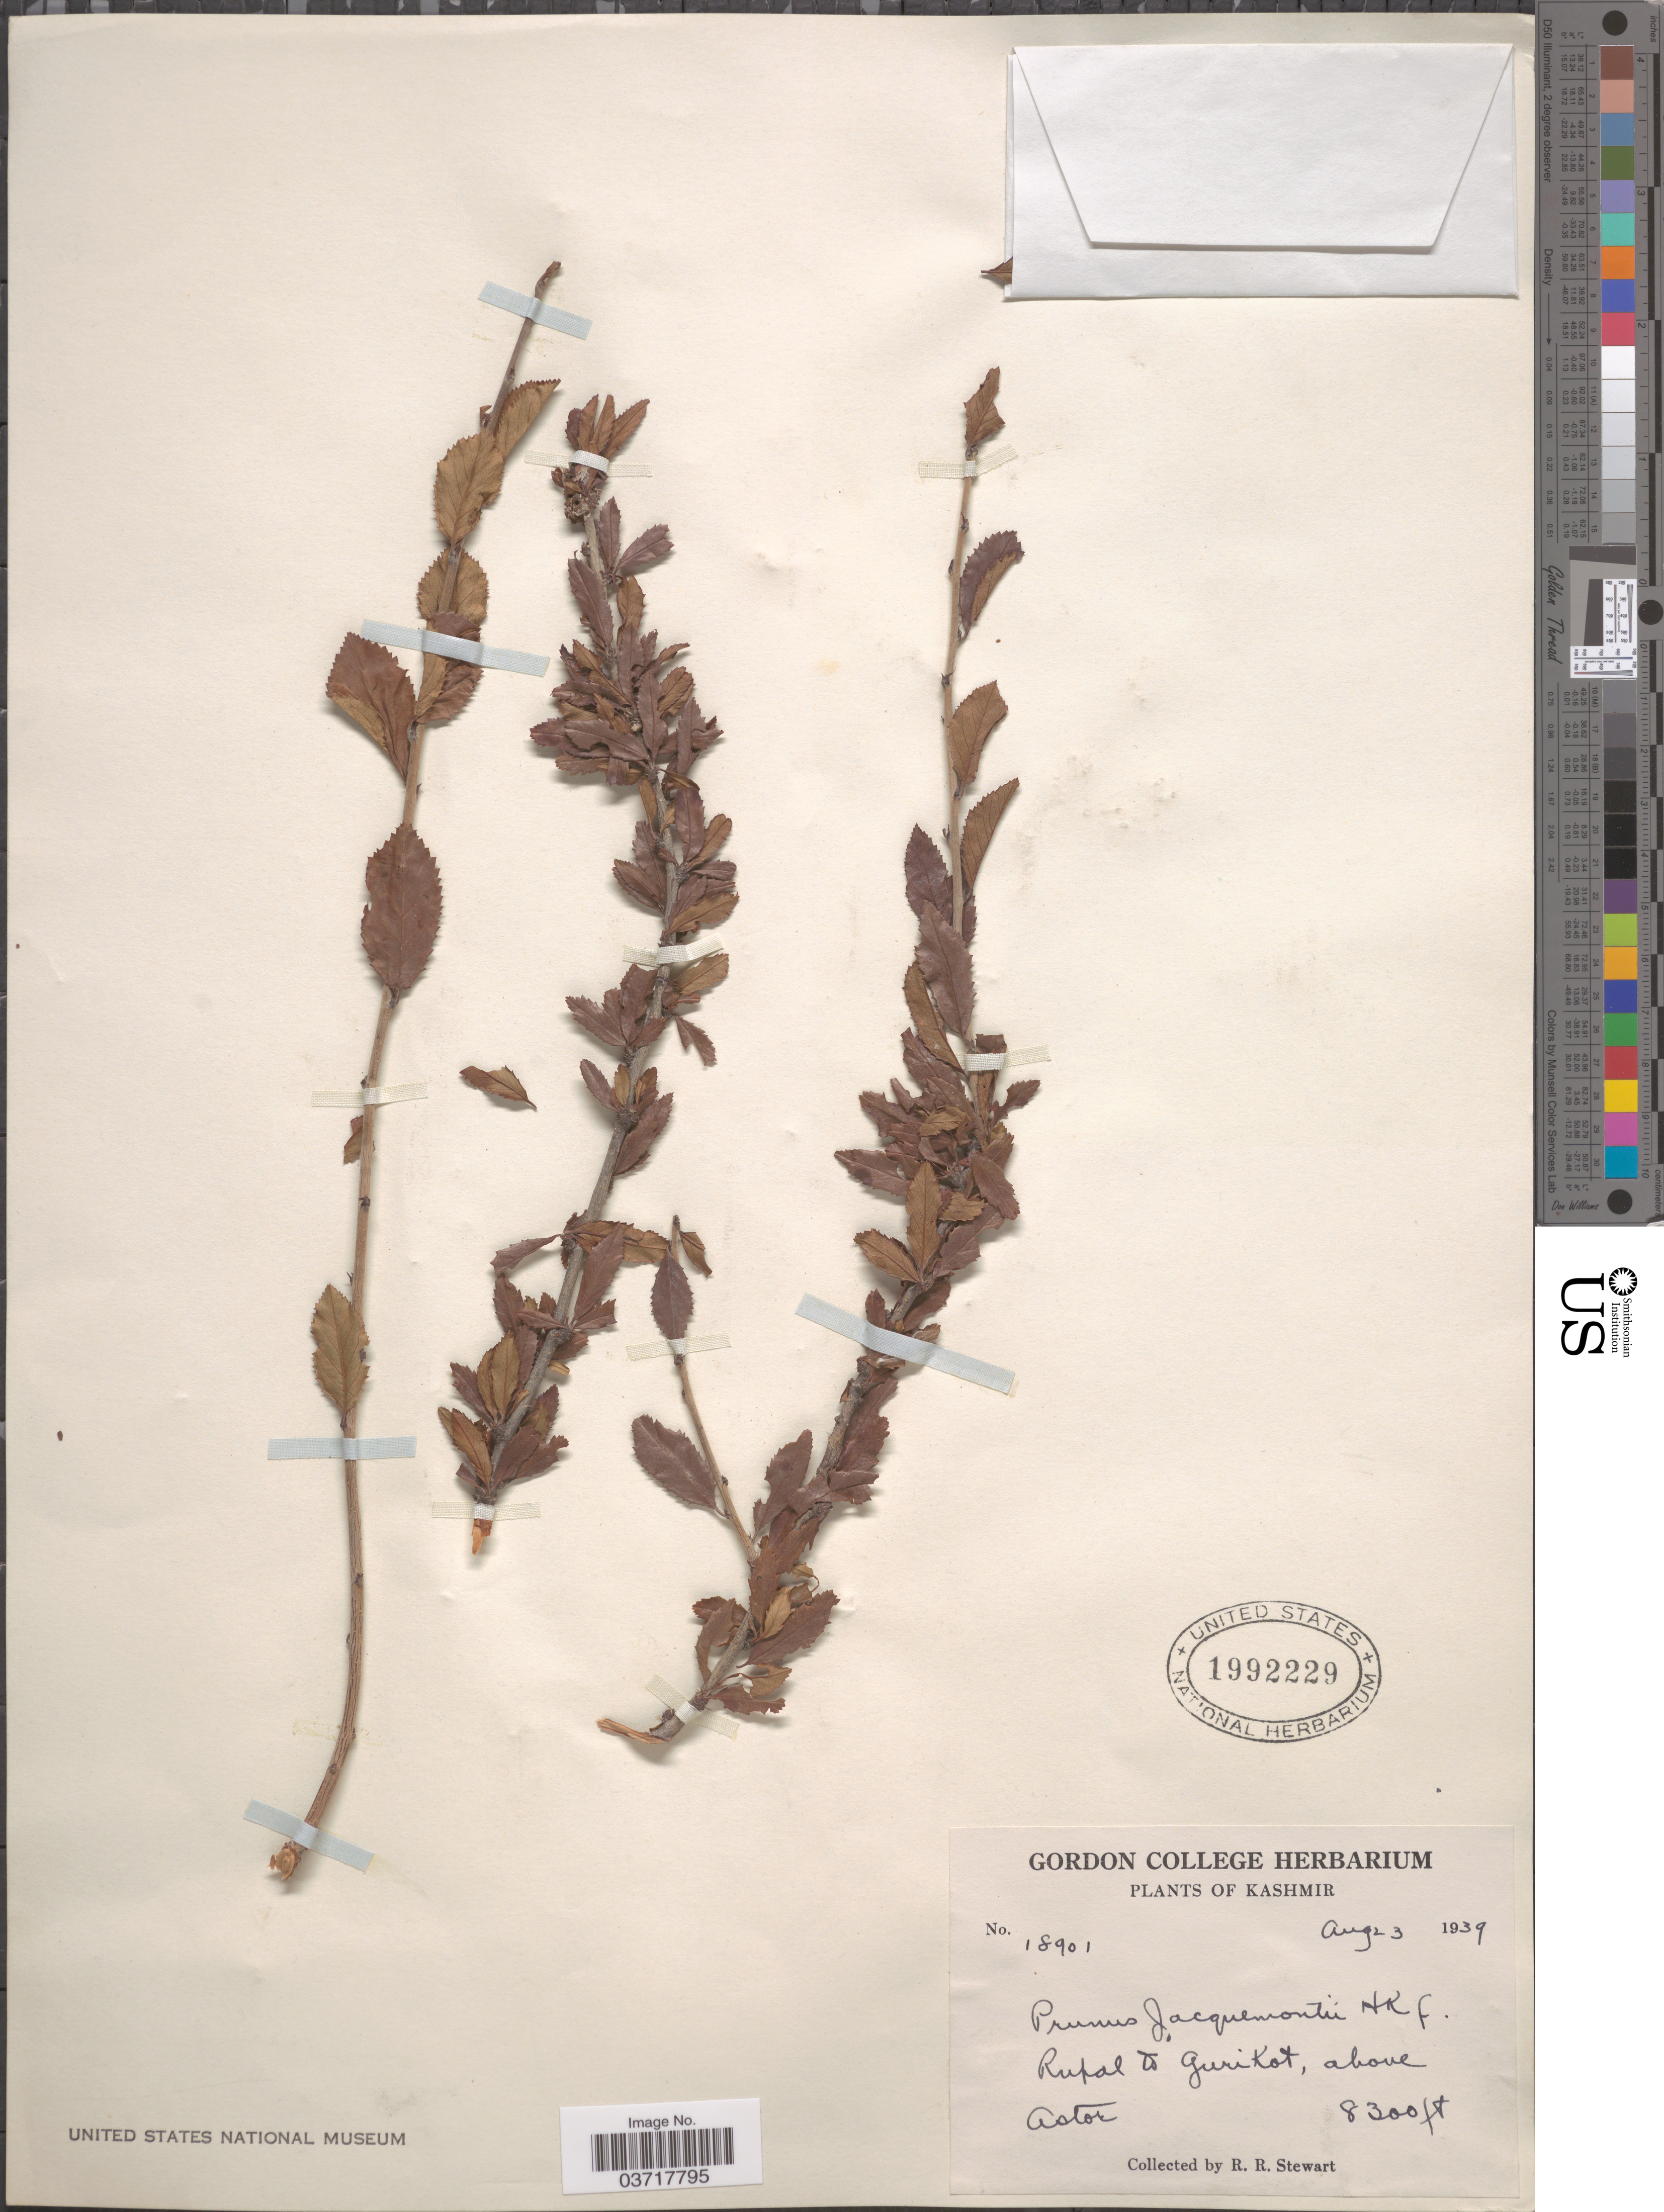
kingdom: Plantae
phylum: Tracheophyta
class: Magnoliopsida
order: Rosales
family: Rosaceae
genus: Prunus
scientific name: Prunus jacquemontii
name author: Hook. f.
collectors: R. Stewart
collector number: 18901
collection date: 1939-08-23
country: India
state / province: Jammu and Kashmir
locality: Kashmir. Rupal to Gurikot, above Astor.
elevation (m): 2530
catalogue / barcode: US 1992229